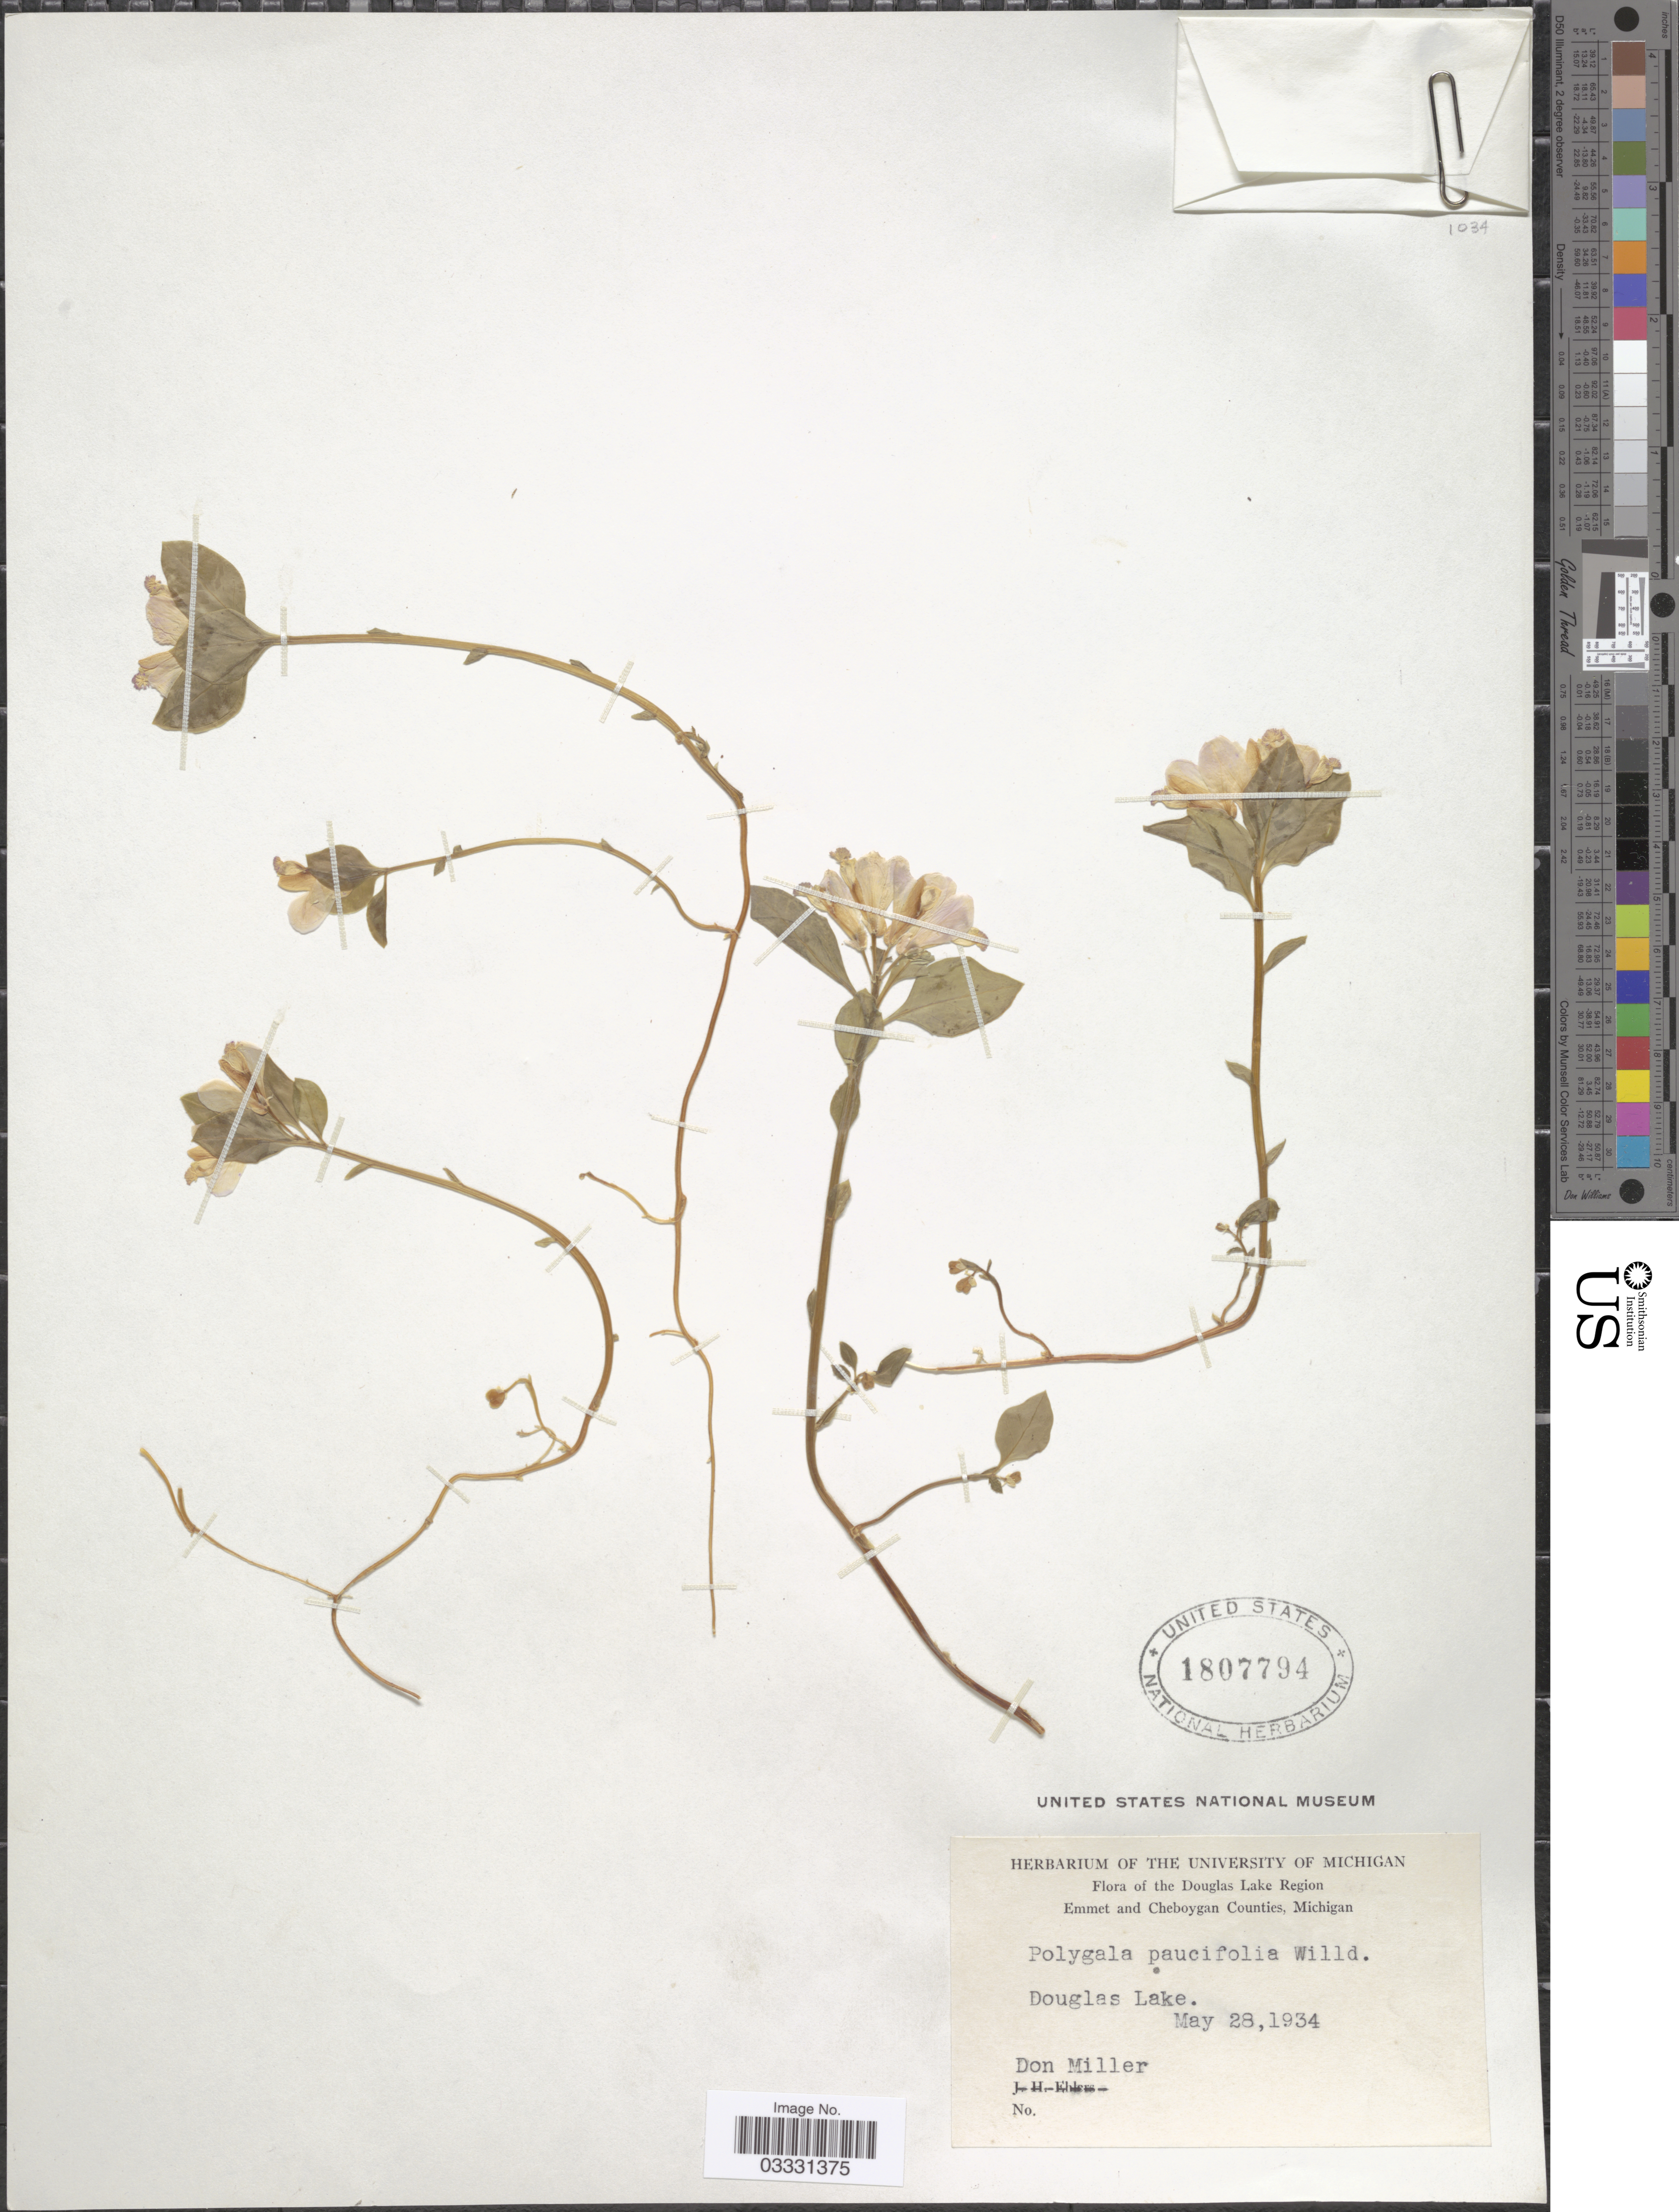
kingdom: Plantae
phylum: Tracheophyta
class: Magnoliopsida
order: Fabales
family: Polygalaceae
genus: Polygaloides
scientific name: Polygaloides paucifolia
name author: (Willd.) J.R. Abbott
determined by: Strong, Mark T., (BOT), Smithsonian Institution - National Museum of Natural History (UNITED STATES)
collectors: D. Miller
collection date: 1934-05-28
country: United States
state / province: Michigan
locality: Douglas Lake Region. Emmet and Cheboygan Counties. Douglas Lake.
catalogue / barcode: US 1807794